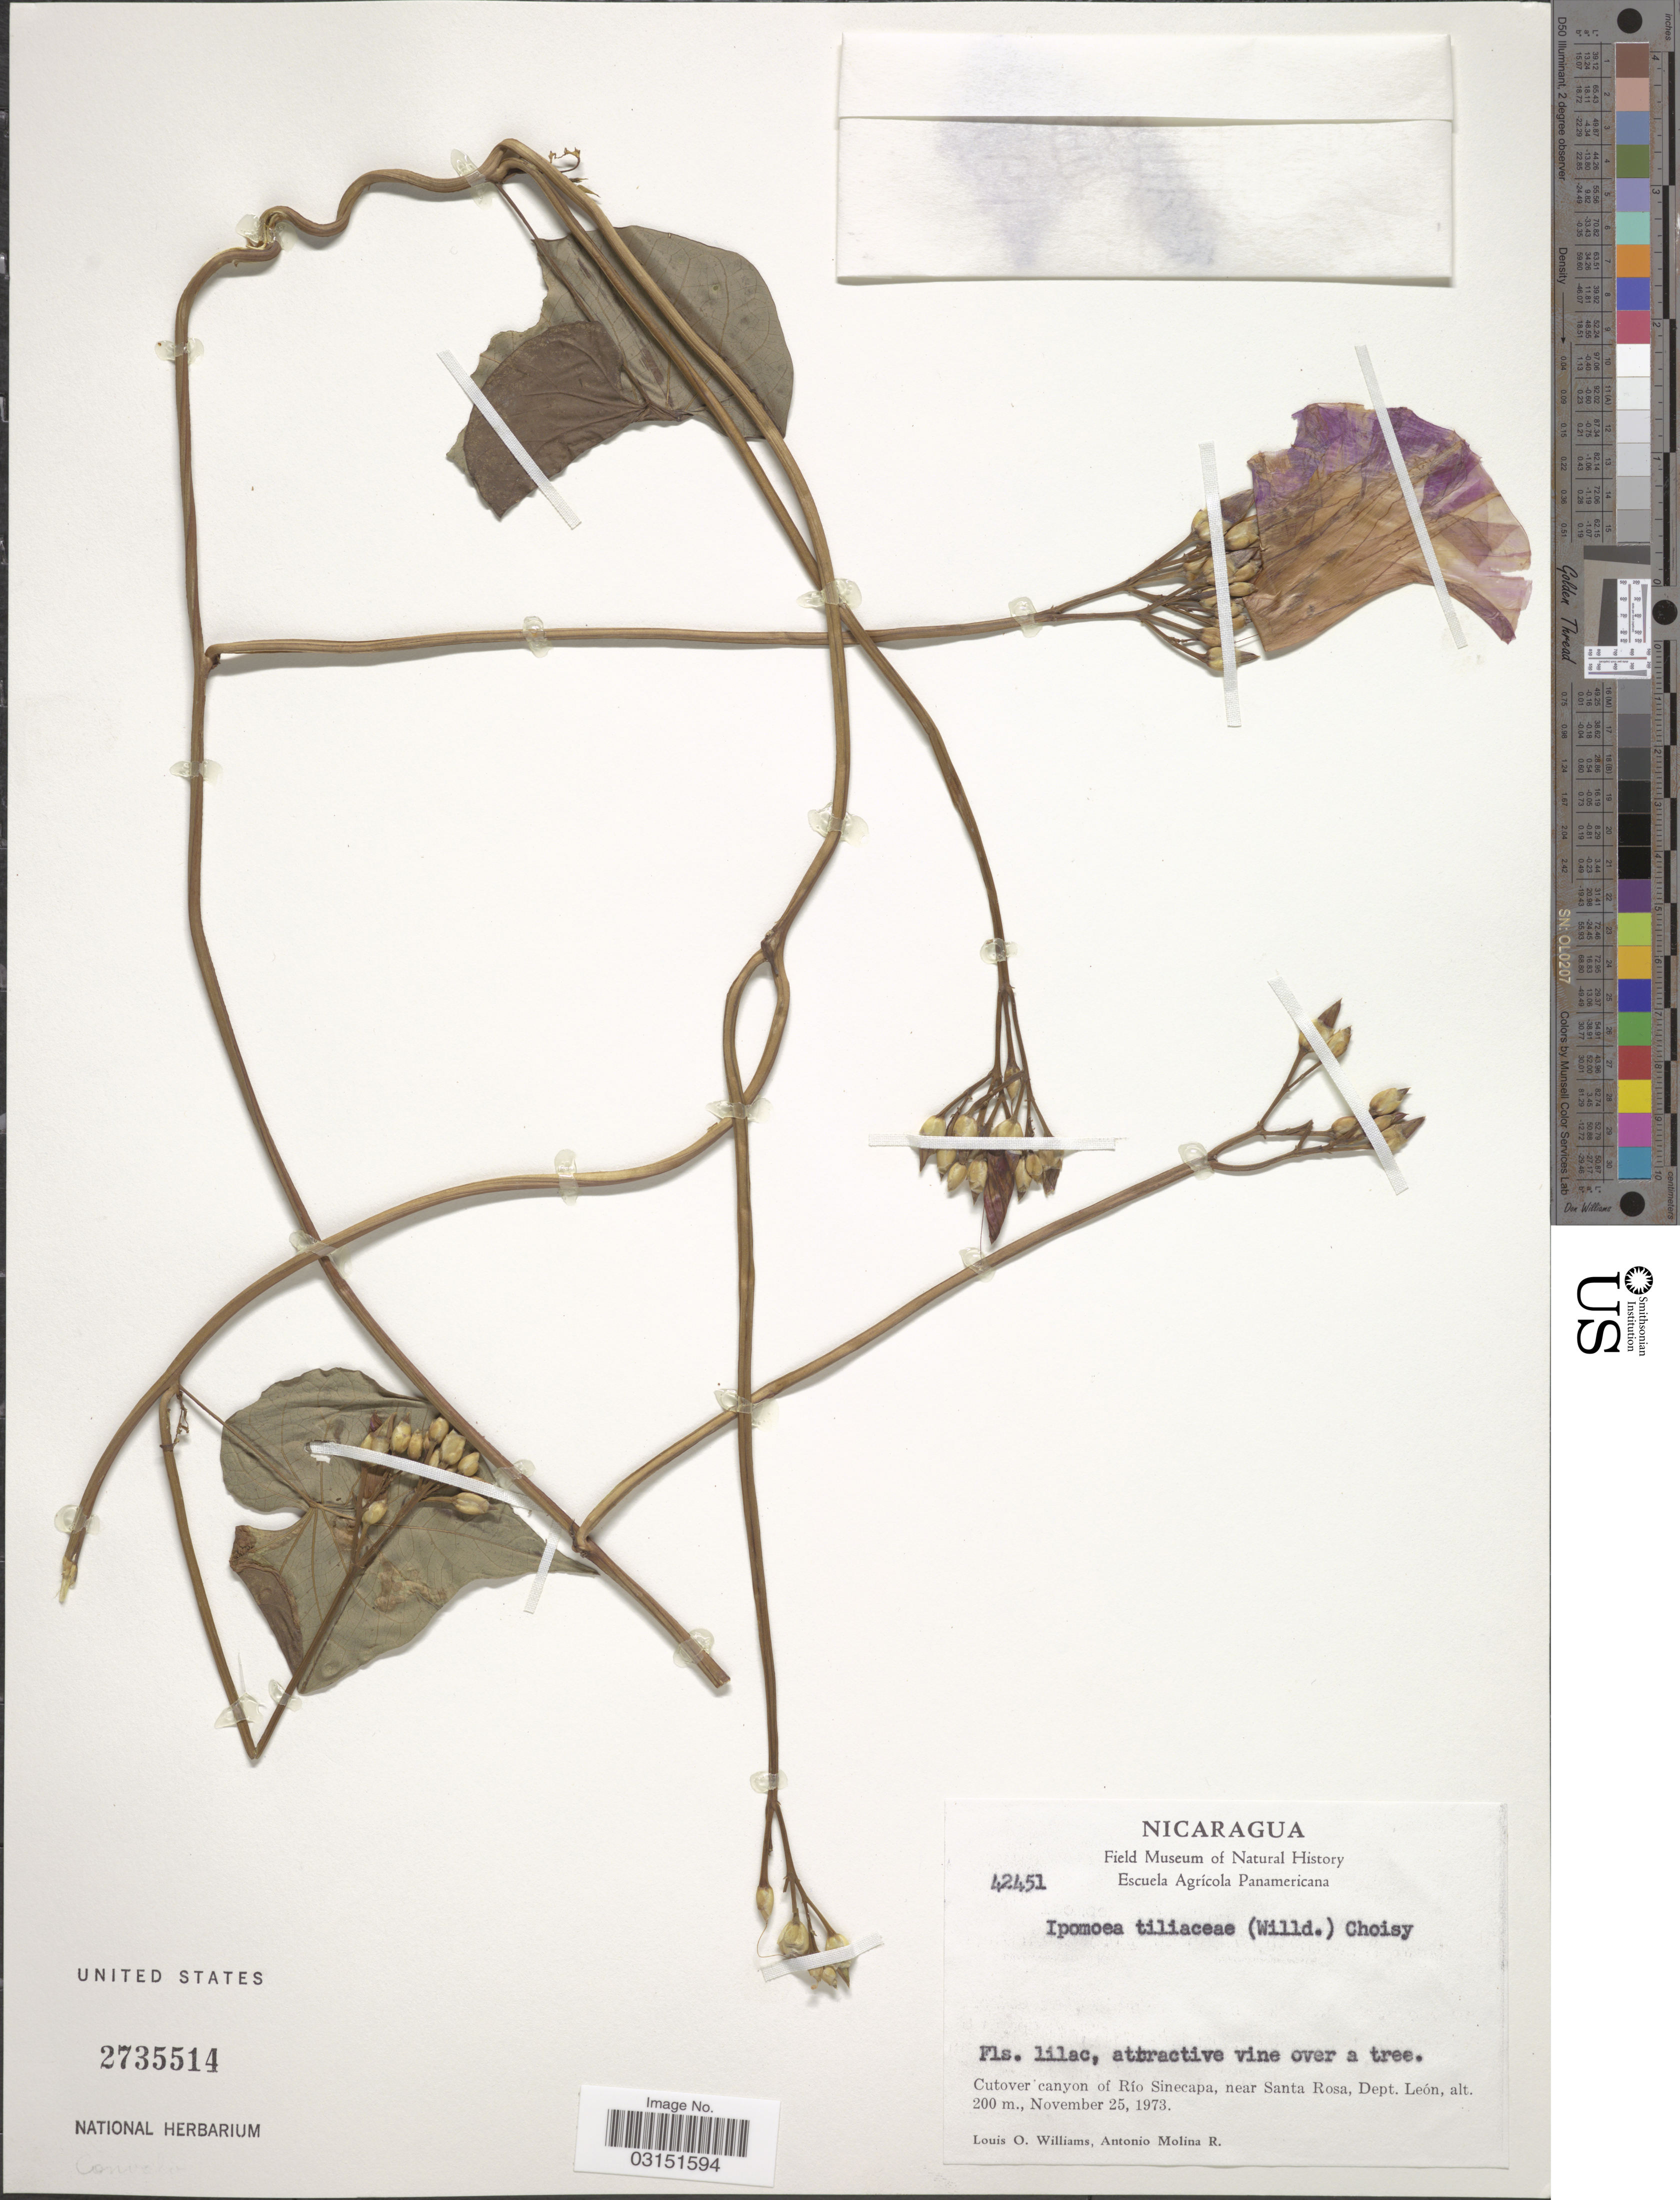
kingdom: Plantae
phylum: Tracheophyta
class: Magnoliopsida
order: Solanales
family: Convolvulaceae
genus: Ipomoea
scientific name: Ipomoea tiliacea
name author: (Willd.) Choisy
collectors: L. O. Williams & A. Molina R.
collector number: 42451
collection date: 1973-11-25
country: Nicaragua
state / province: Leon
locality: Cutover canyon of Río Sinecapa, near Santa Rosa, Dept. León.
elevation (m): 200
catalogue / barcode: US 2735514